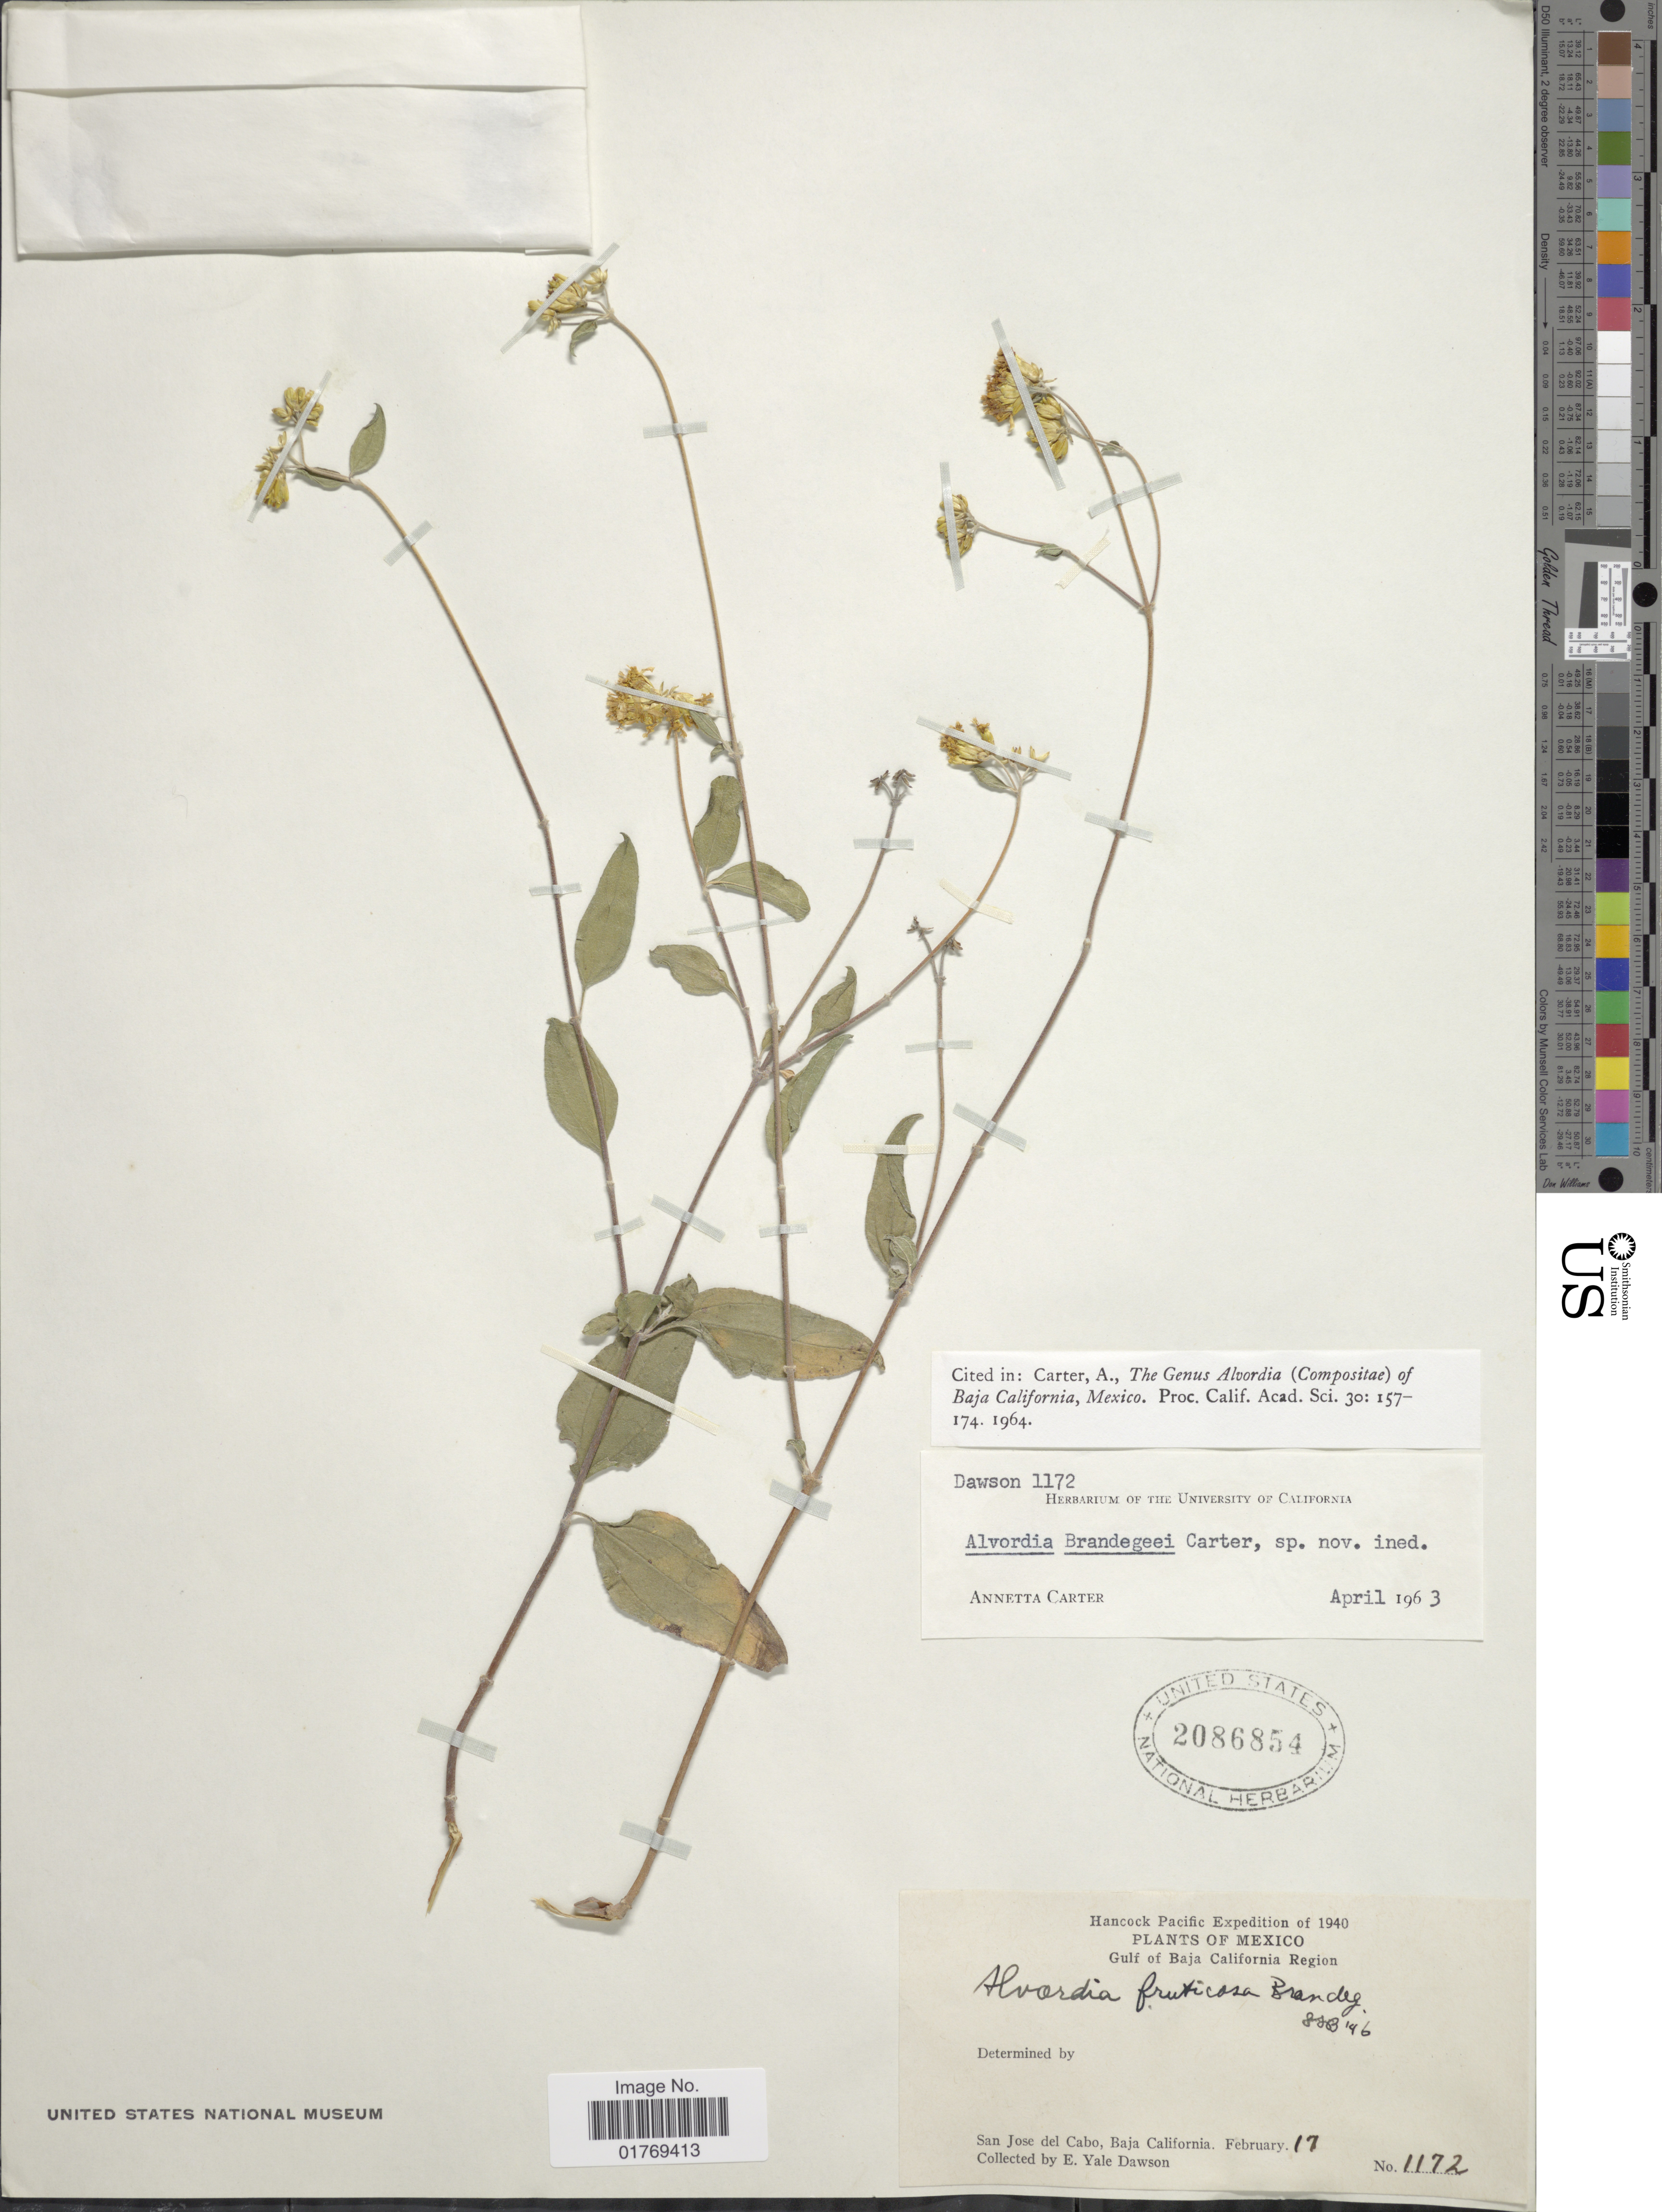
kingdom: Plantae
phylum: Tracheophyta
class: Magnoliopsida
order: Asterales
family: Asteraceae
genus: Alvordia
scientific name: Alvordia fruticosa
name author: Brandegee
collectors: N. Yensen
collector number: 1172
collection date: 1940-02-17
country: Mexico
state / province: Baja California Sur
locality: Hancock Pacific. Gulf of Baja California Region. San Jose del Cabo, Baja California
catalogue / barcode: US 2086854